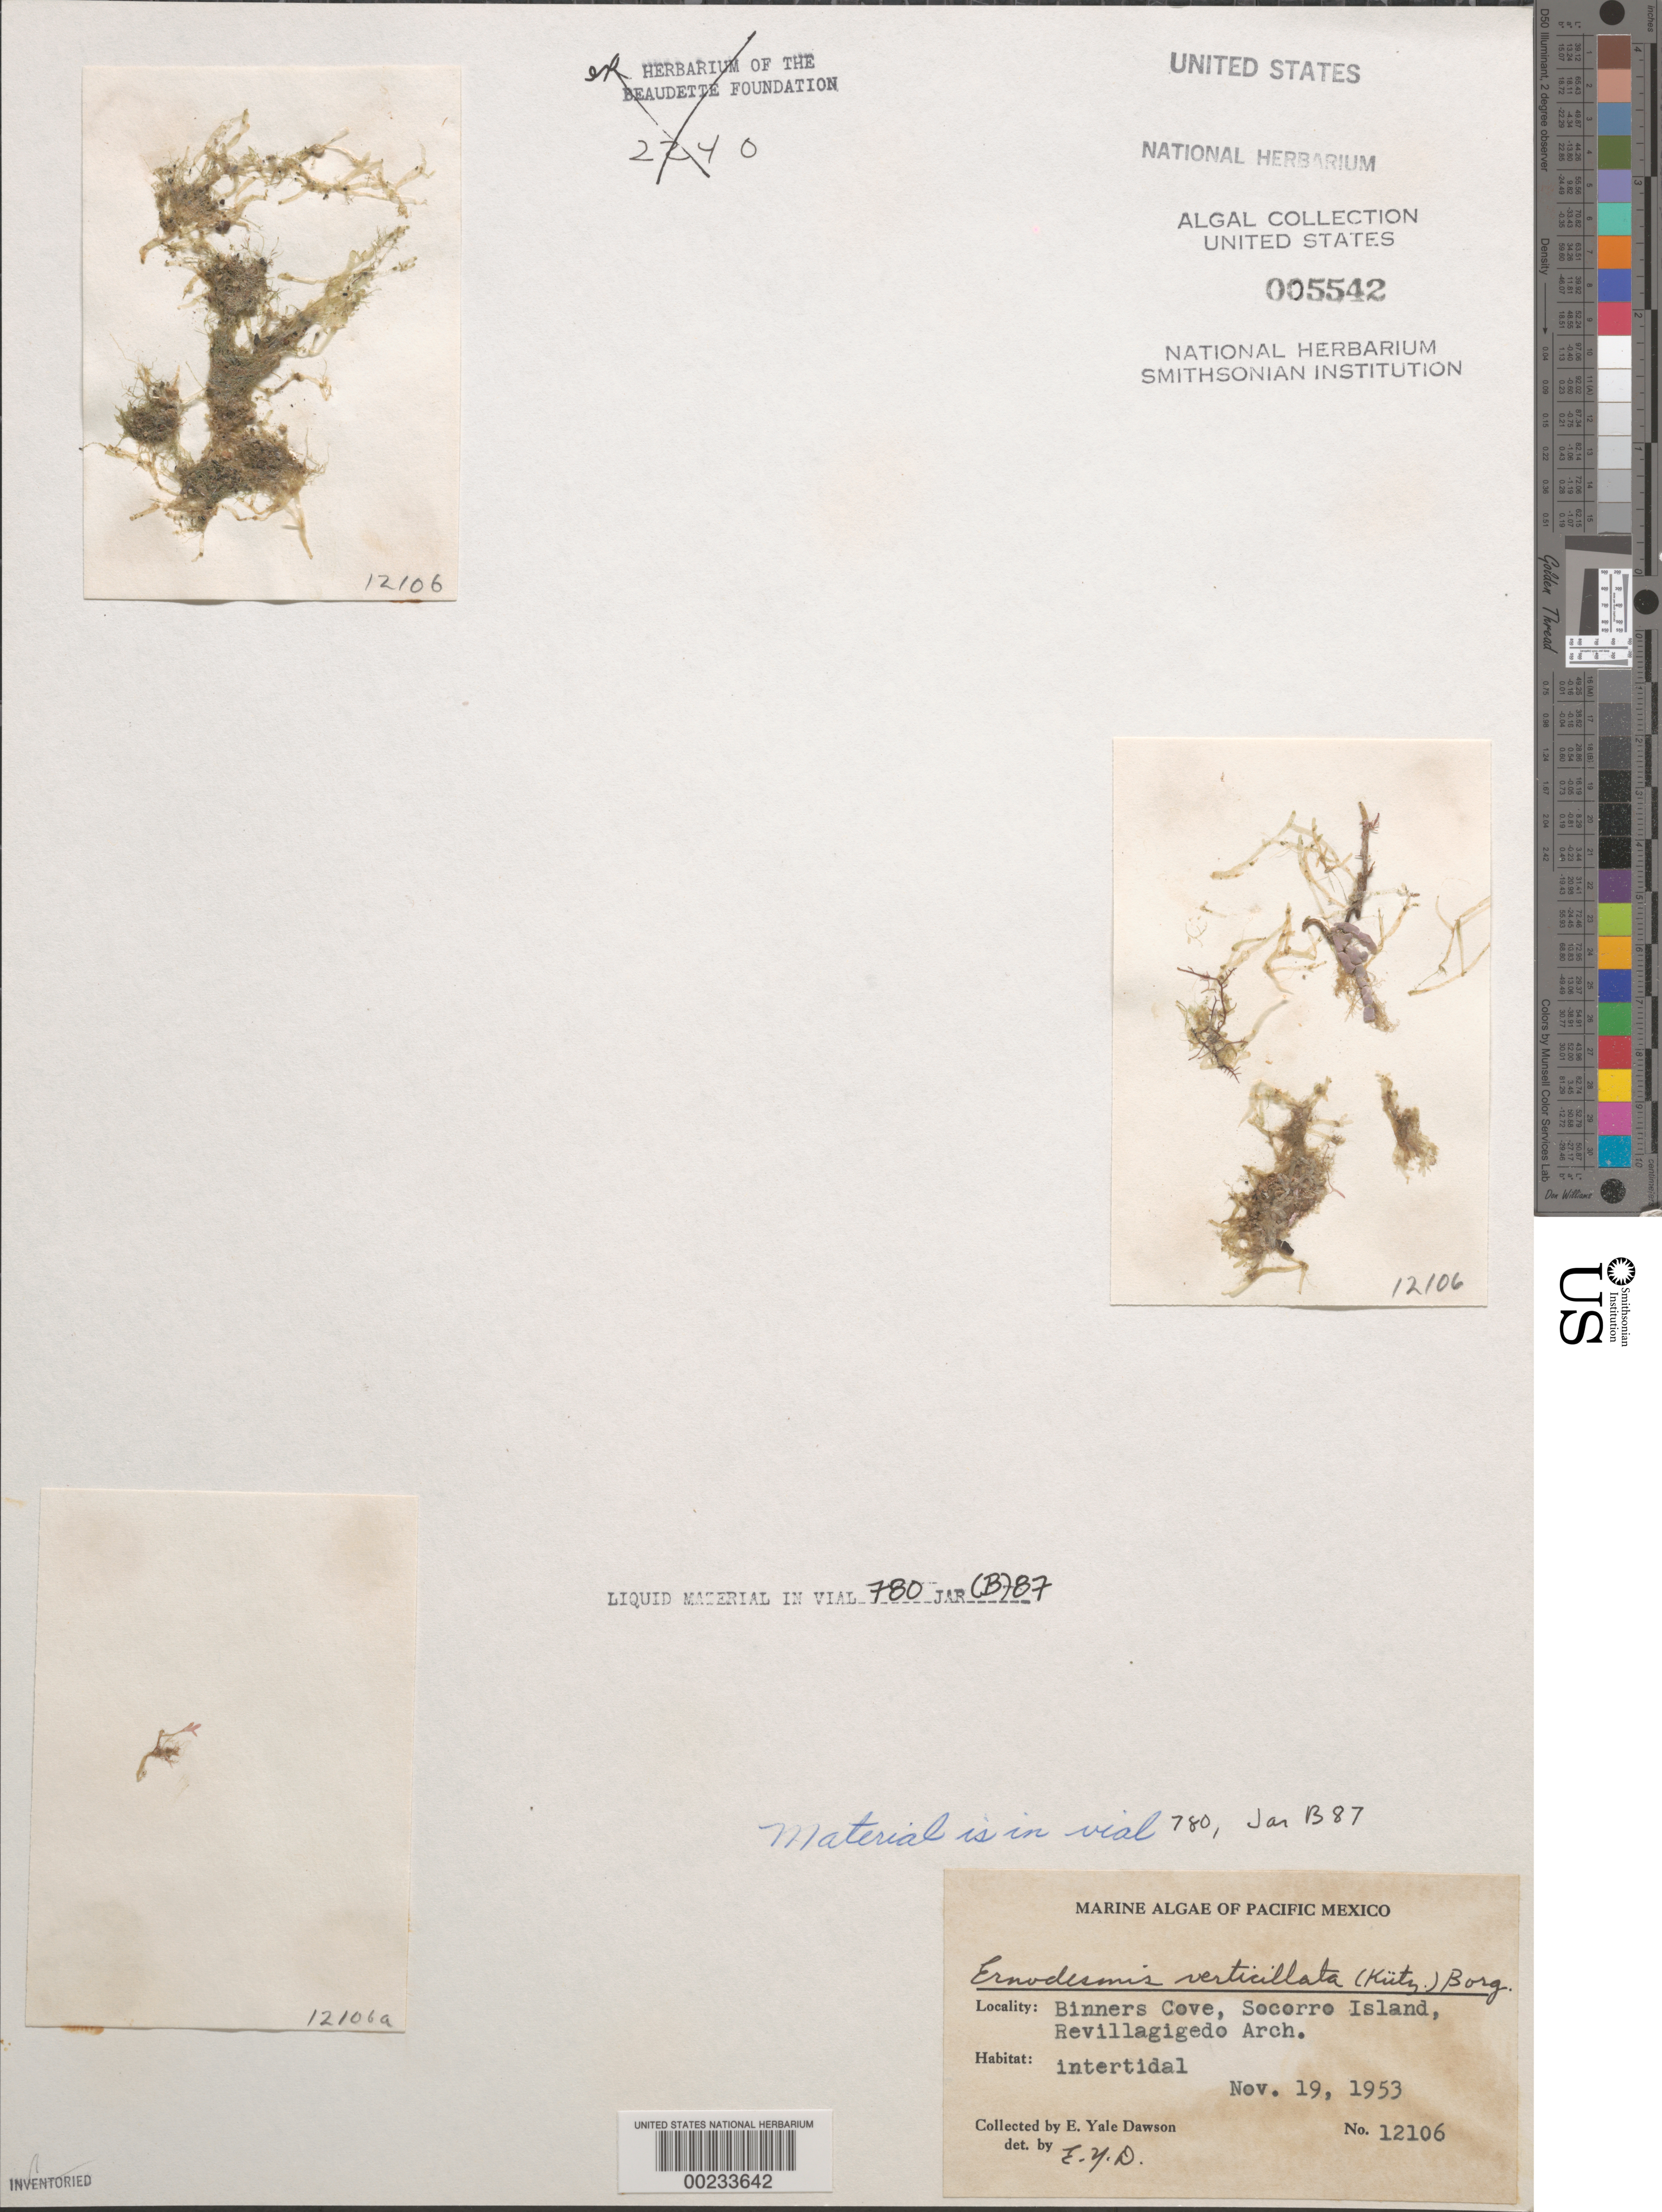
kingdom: Plantae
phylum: Chlorophyta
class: Ulvophyceae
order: Siphonocladales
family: Siphonocladaceae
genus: Ernodesmis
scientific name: Ernodesmis verticillata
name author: (Kütz.) Børgesen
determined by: Dawson, E. Y.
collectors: E. Y. Dawson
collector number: EYD 12106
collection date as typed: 19 Nov 1953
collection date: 1953-11-19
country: Mexico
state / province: Colima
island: Isla Socorro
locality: Binners Cove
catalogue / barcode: US 5542